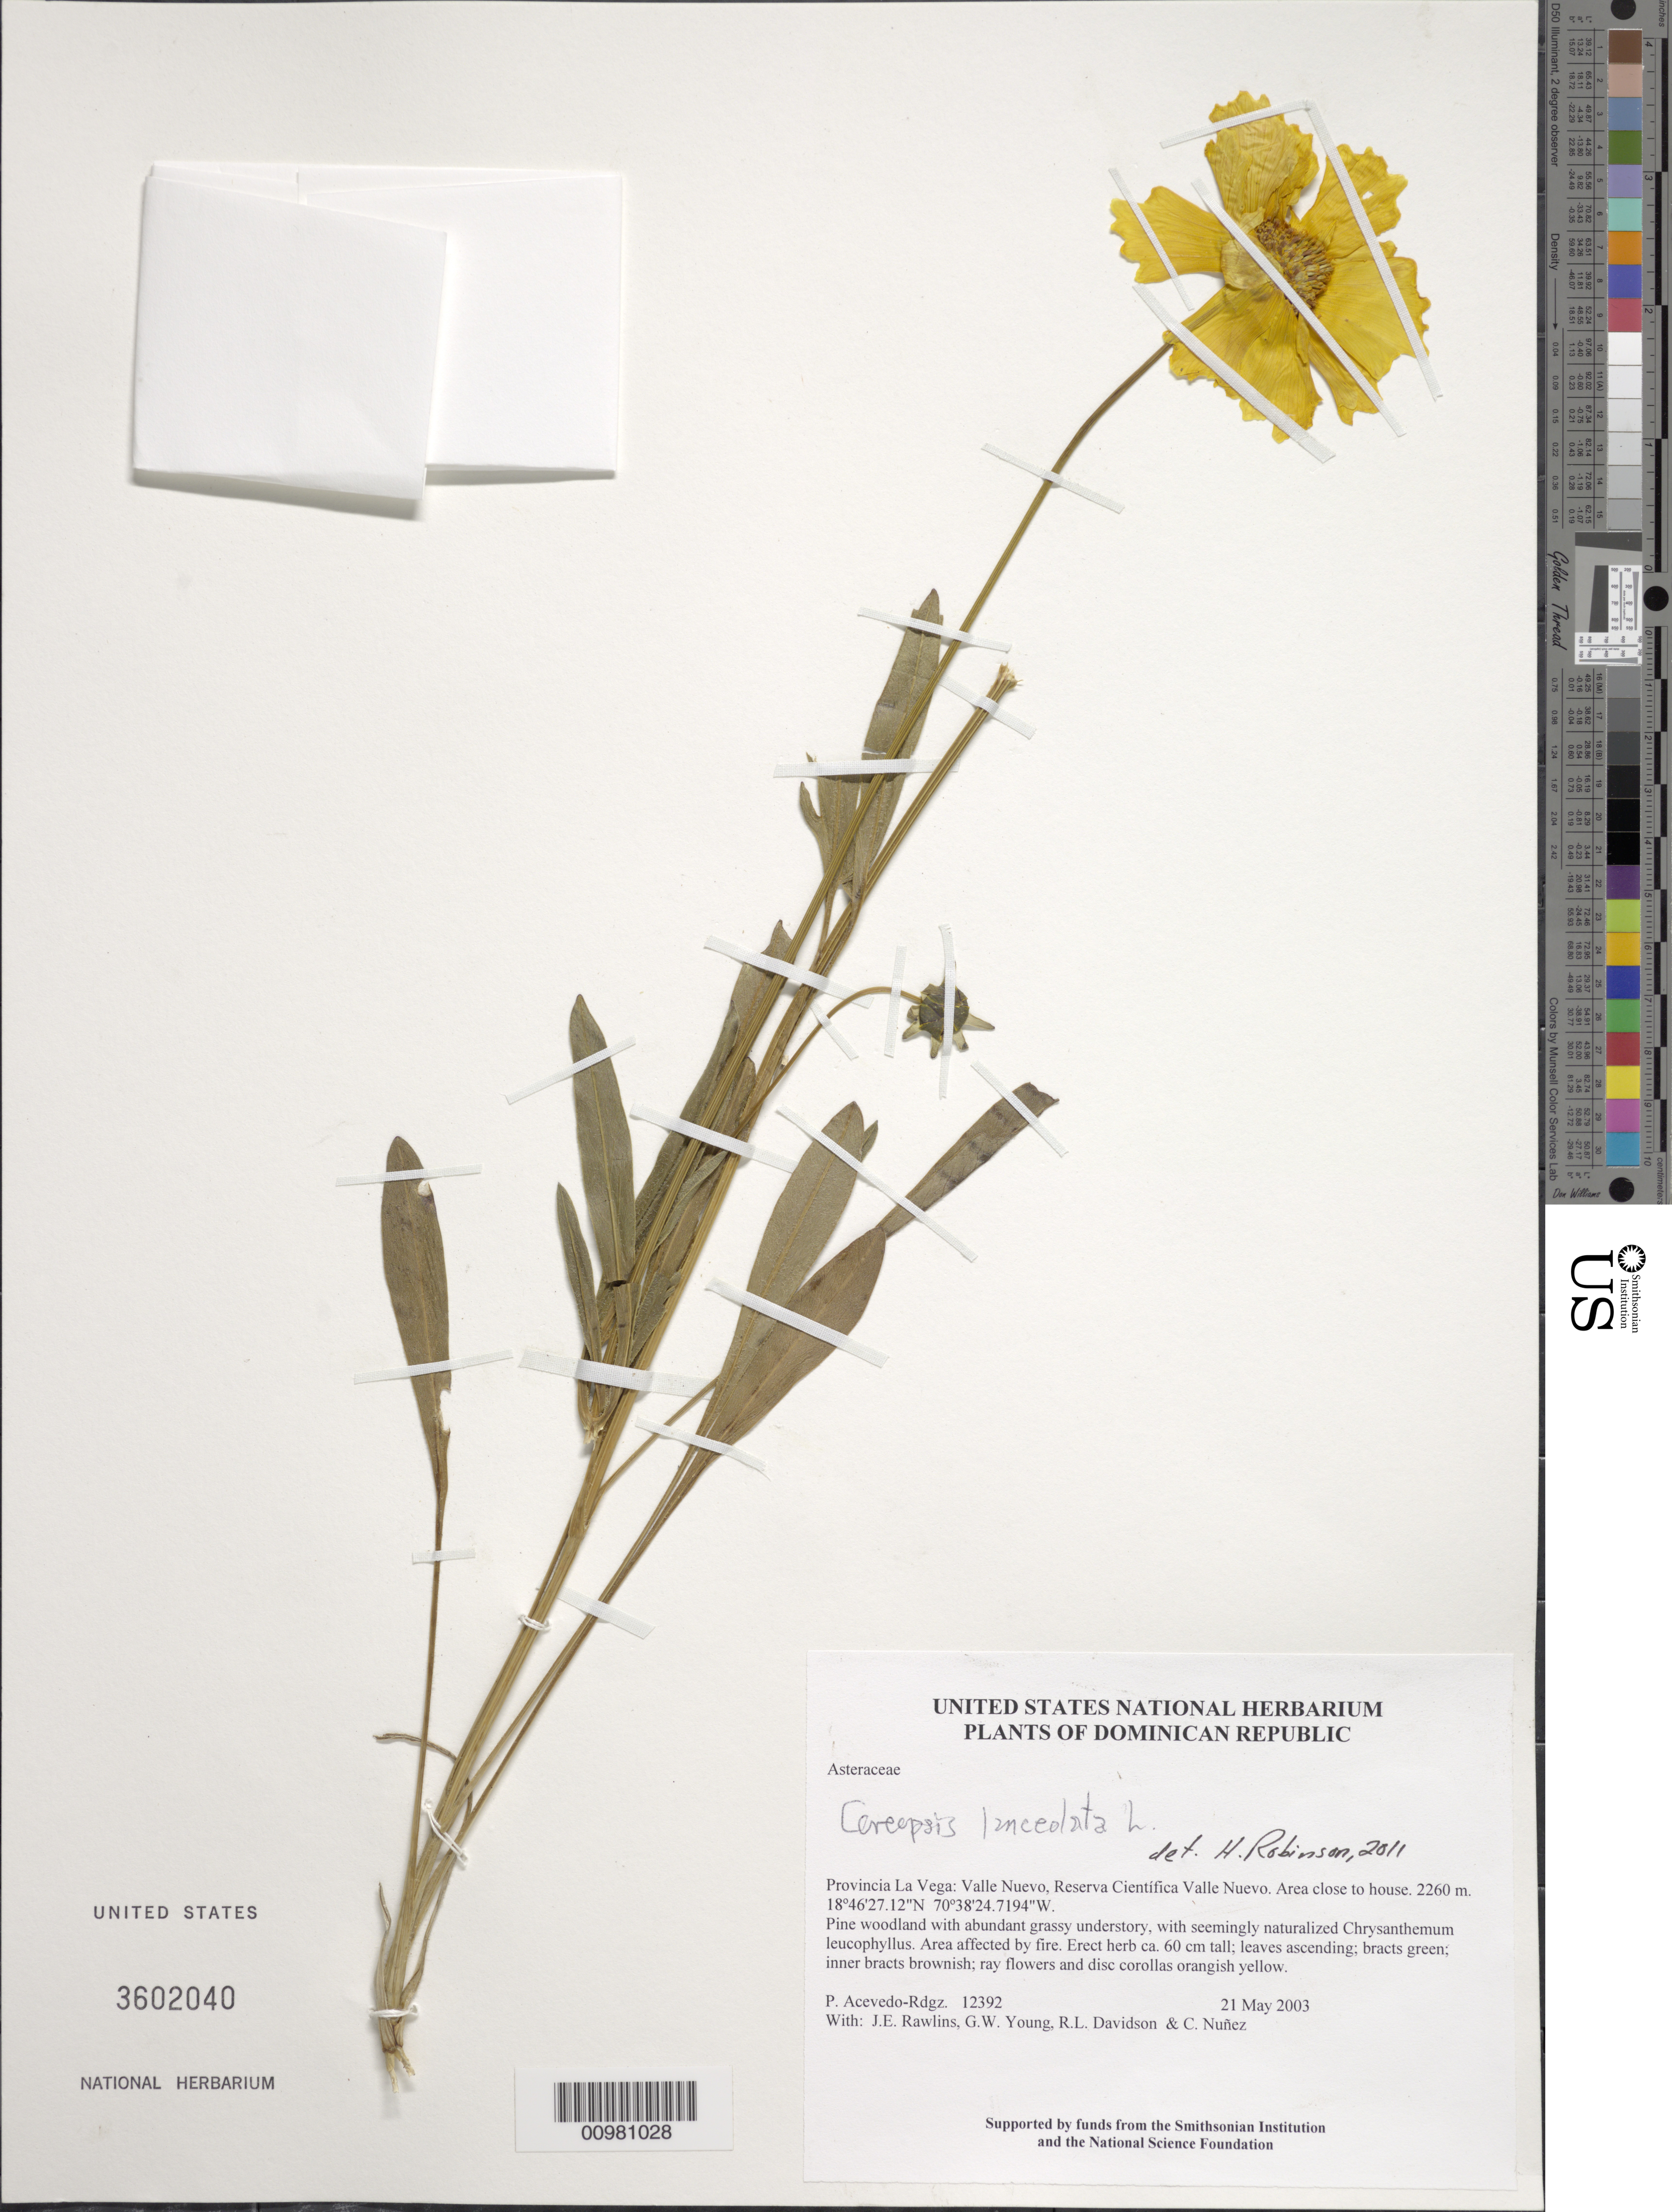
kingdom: Plantae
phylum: Tracheophyta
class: Magnoliopsida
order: Asterales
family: Asteraceae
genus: Coreopsis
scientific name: Coreopsis lanceolata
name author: L.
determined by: Robinson, Harold E., (US)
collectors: P. Acevedo-Rodr., J. Rawlins, G. Young, R. Davidson & C. Nunez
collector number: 12392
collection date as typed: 21 May 2003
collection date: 2003-05-21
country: Dominican Republic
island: Hispaniola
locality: Provincia La Vega: Valle Nuevo, Reserva Científica Valle Nuevo. Area close to house.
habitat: Pine woodland with abundant grassy understory, with seemingly naturalized Chrysanthemum leucophyllus. Area affected by fire.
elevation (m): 2260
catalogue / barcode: US 3602040